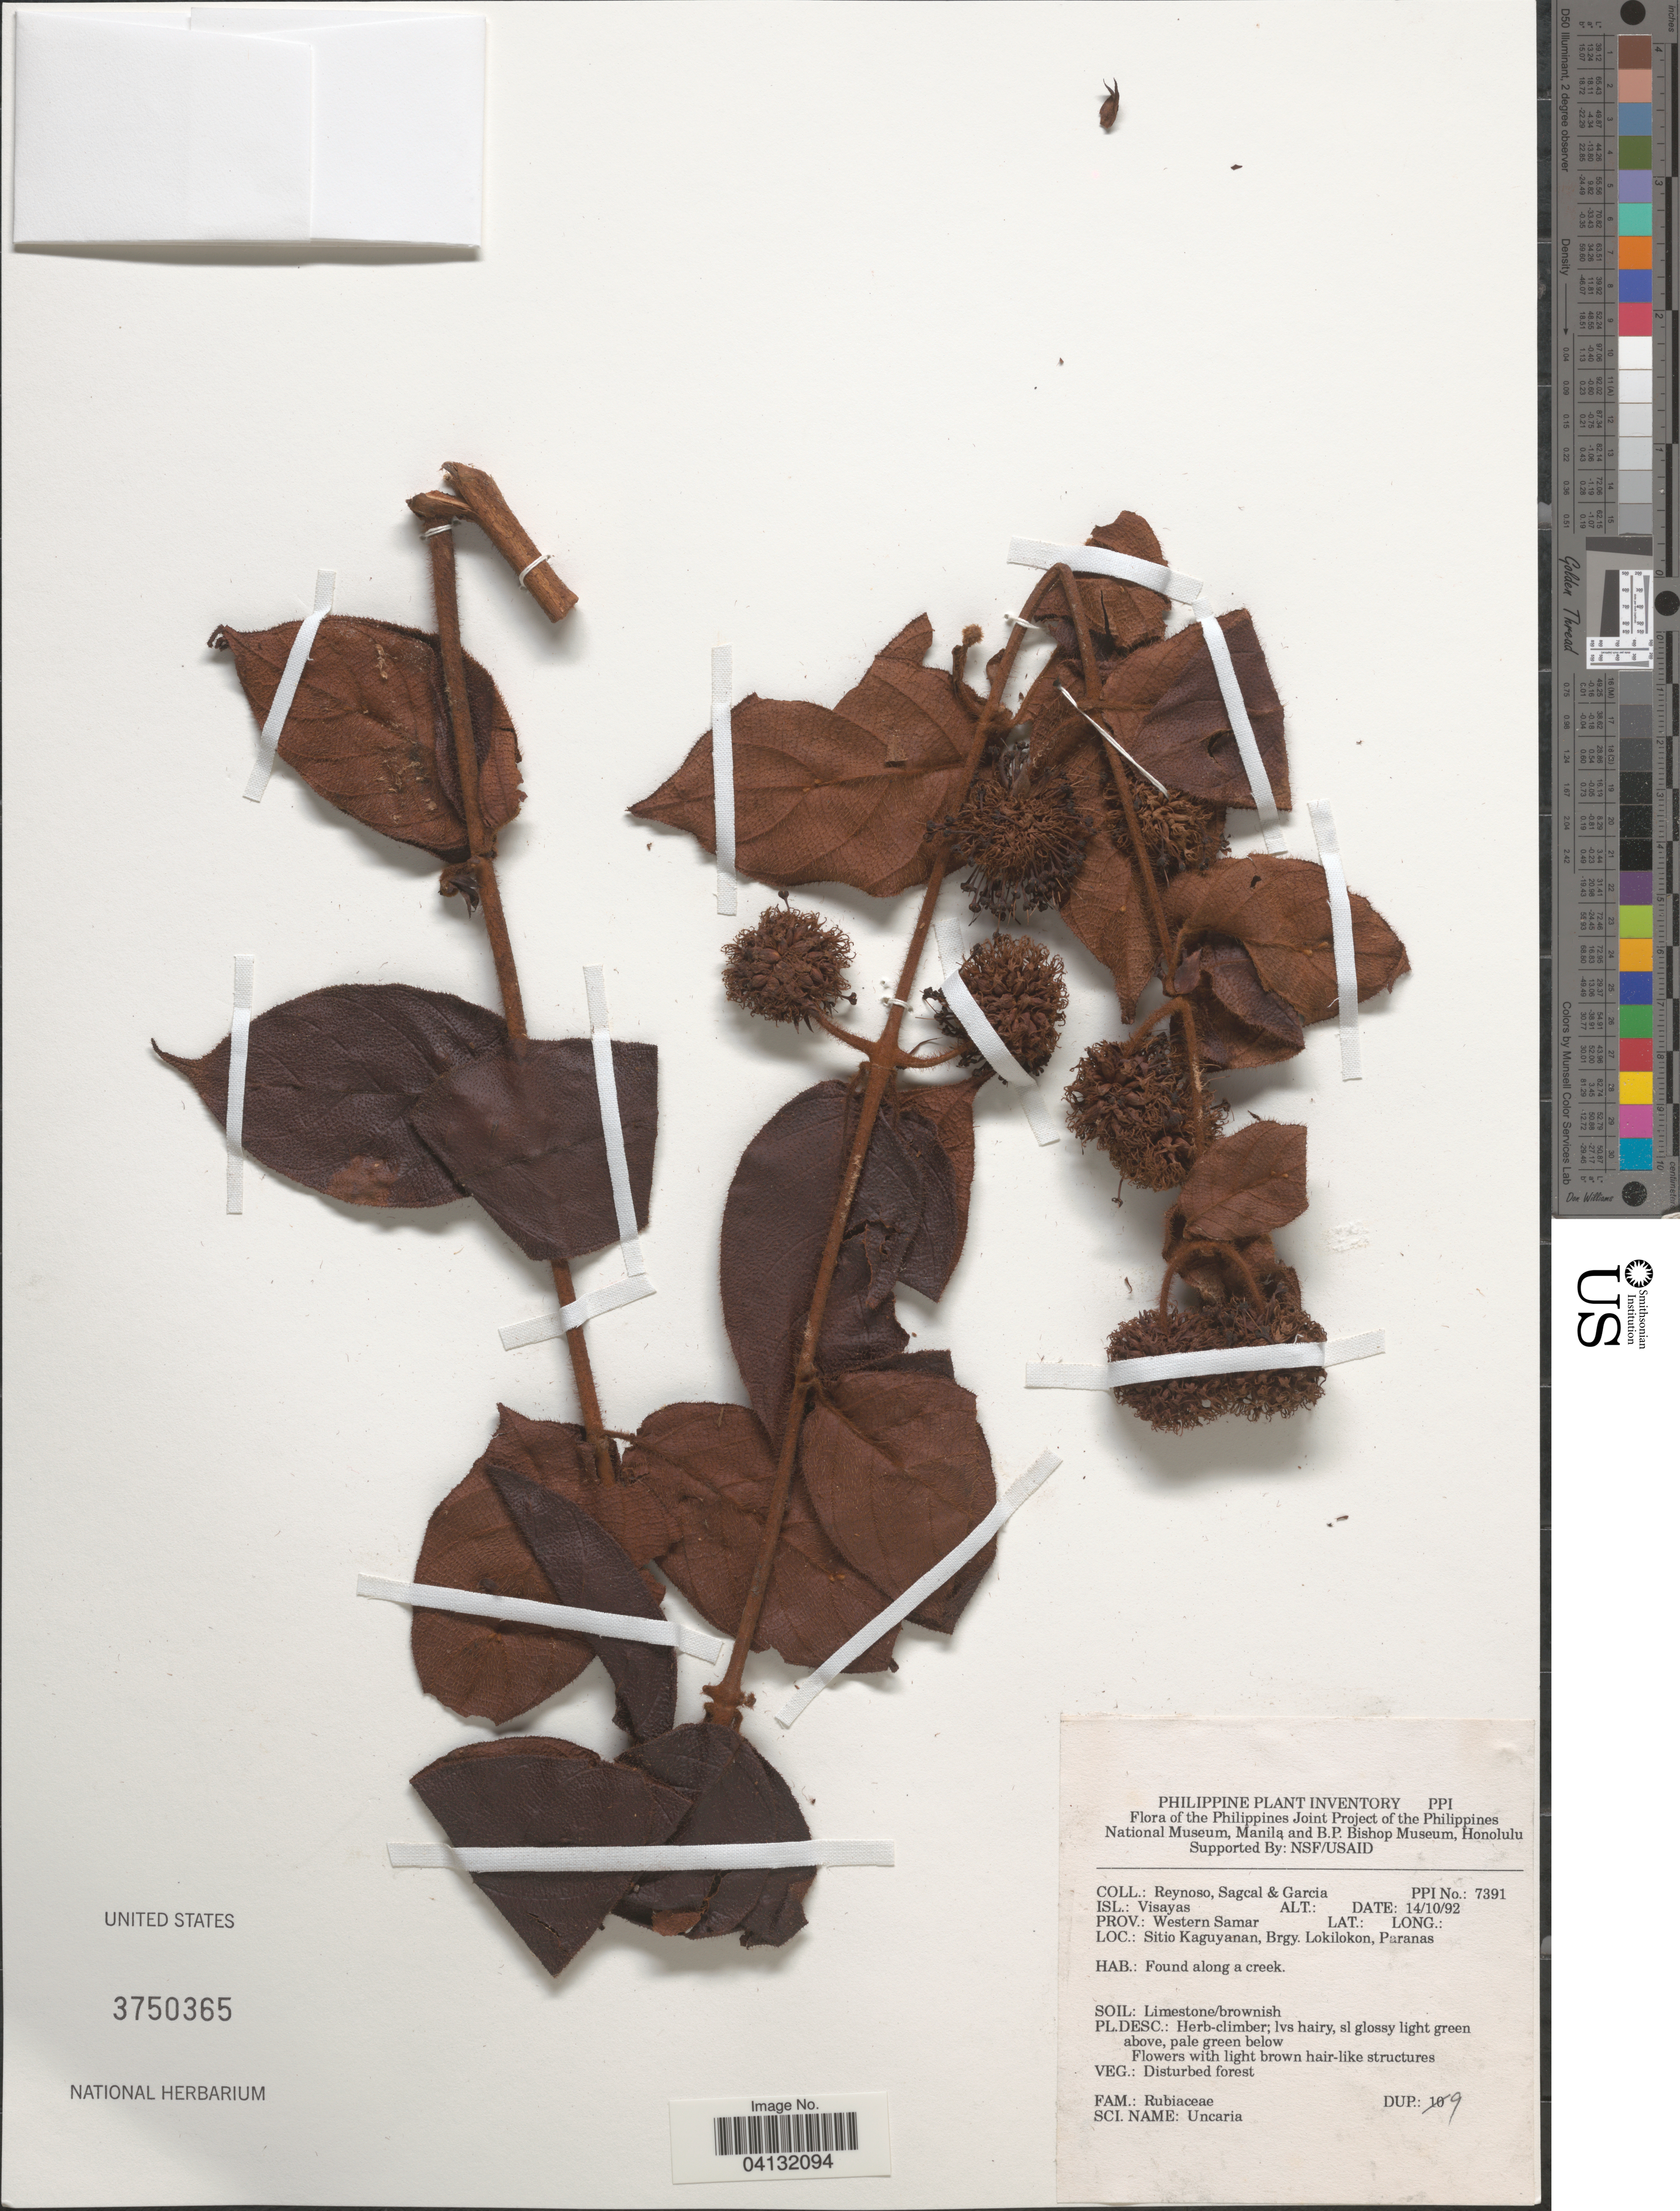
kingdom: Plantae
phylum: Tracheophyta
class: Magnoliopsida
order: Gentianales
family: Rubiaceae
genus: Uncaria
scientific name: Uncaria sp.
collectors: E. Reynoso, E. Sagcal & H. Garcia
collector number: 7391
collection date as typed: Transcribed d/m/y: 14/10/92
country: Philippines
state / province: Eastern Visayas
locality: Isl.: Visayas. Prov.: Western Samar. Sitio Kapinyahan, Brgy. Lokilokon, Paranas.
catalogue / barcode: US 3750365